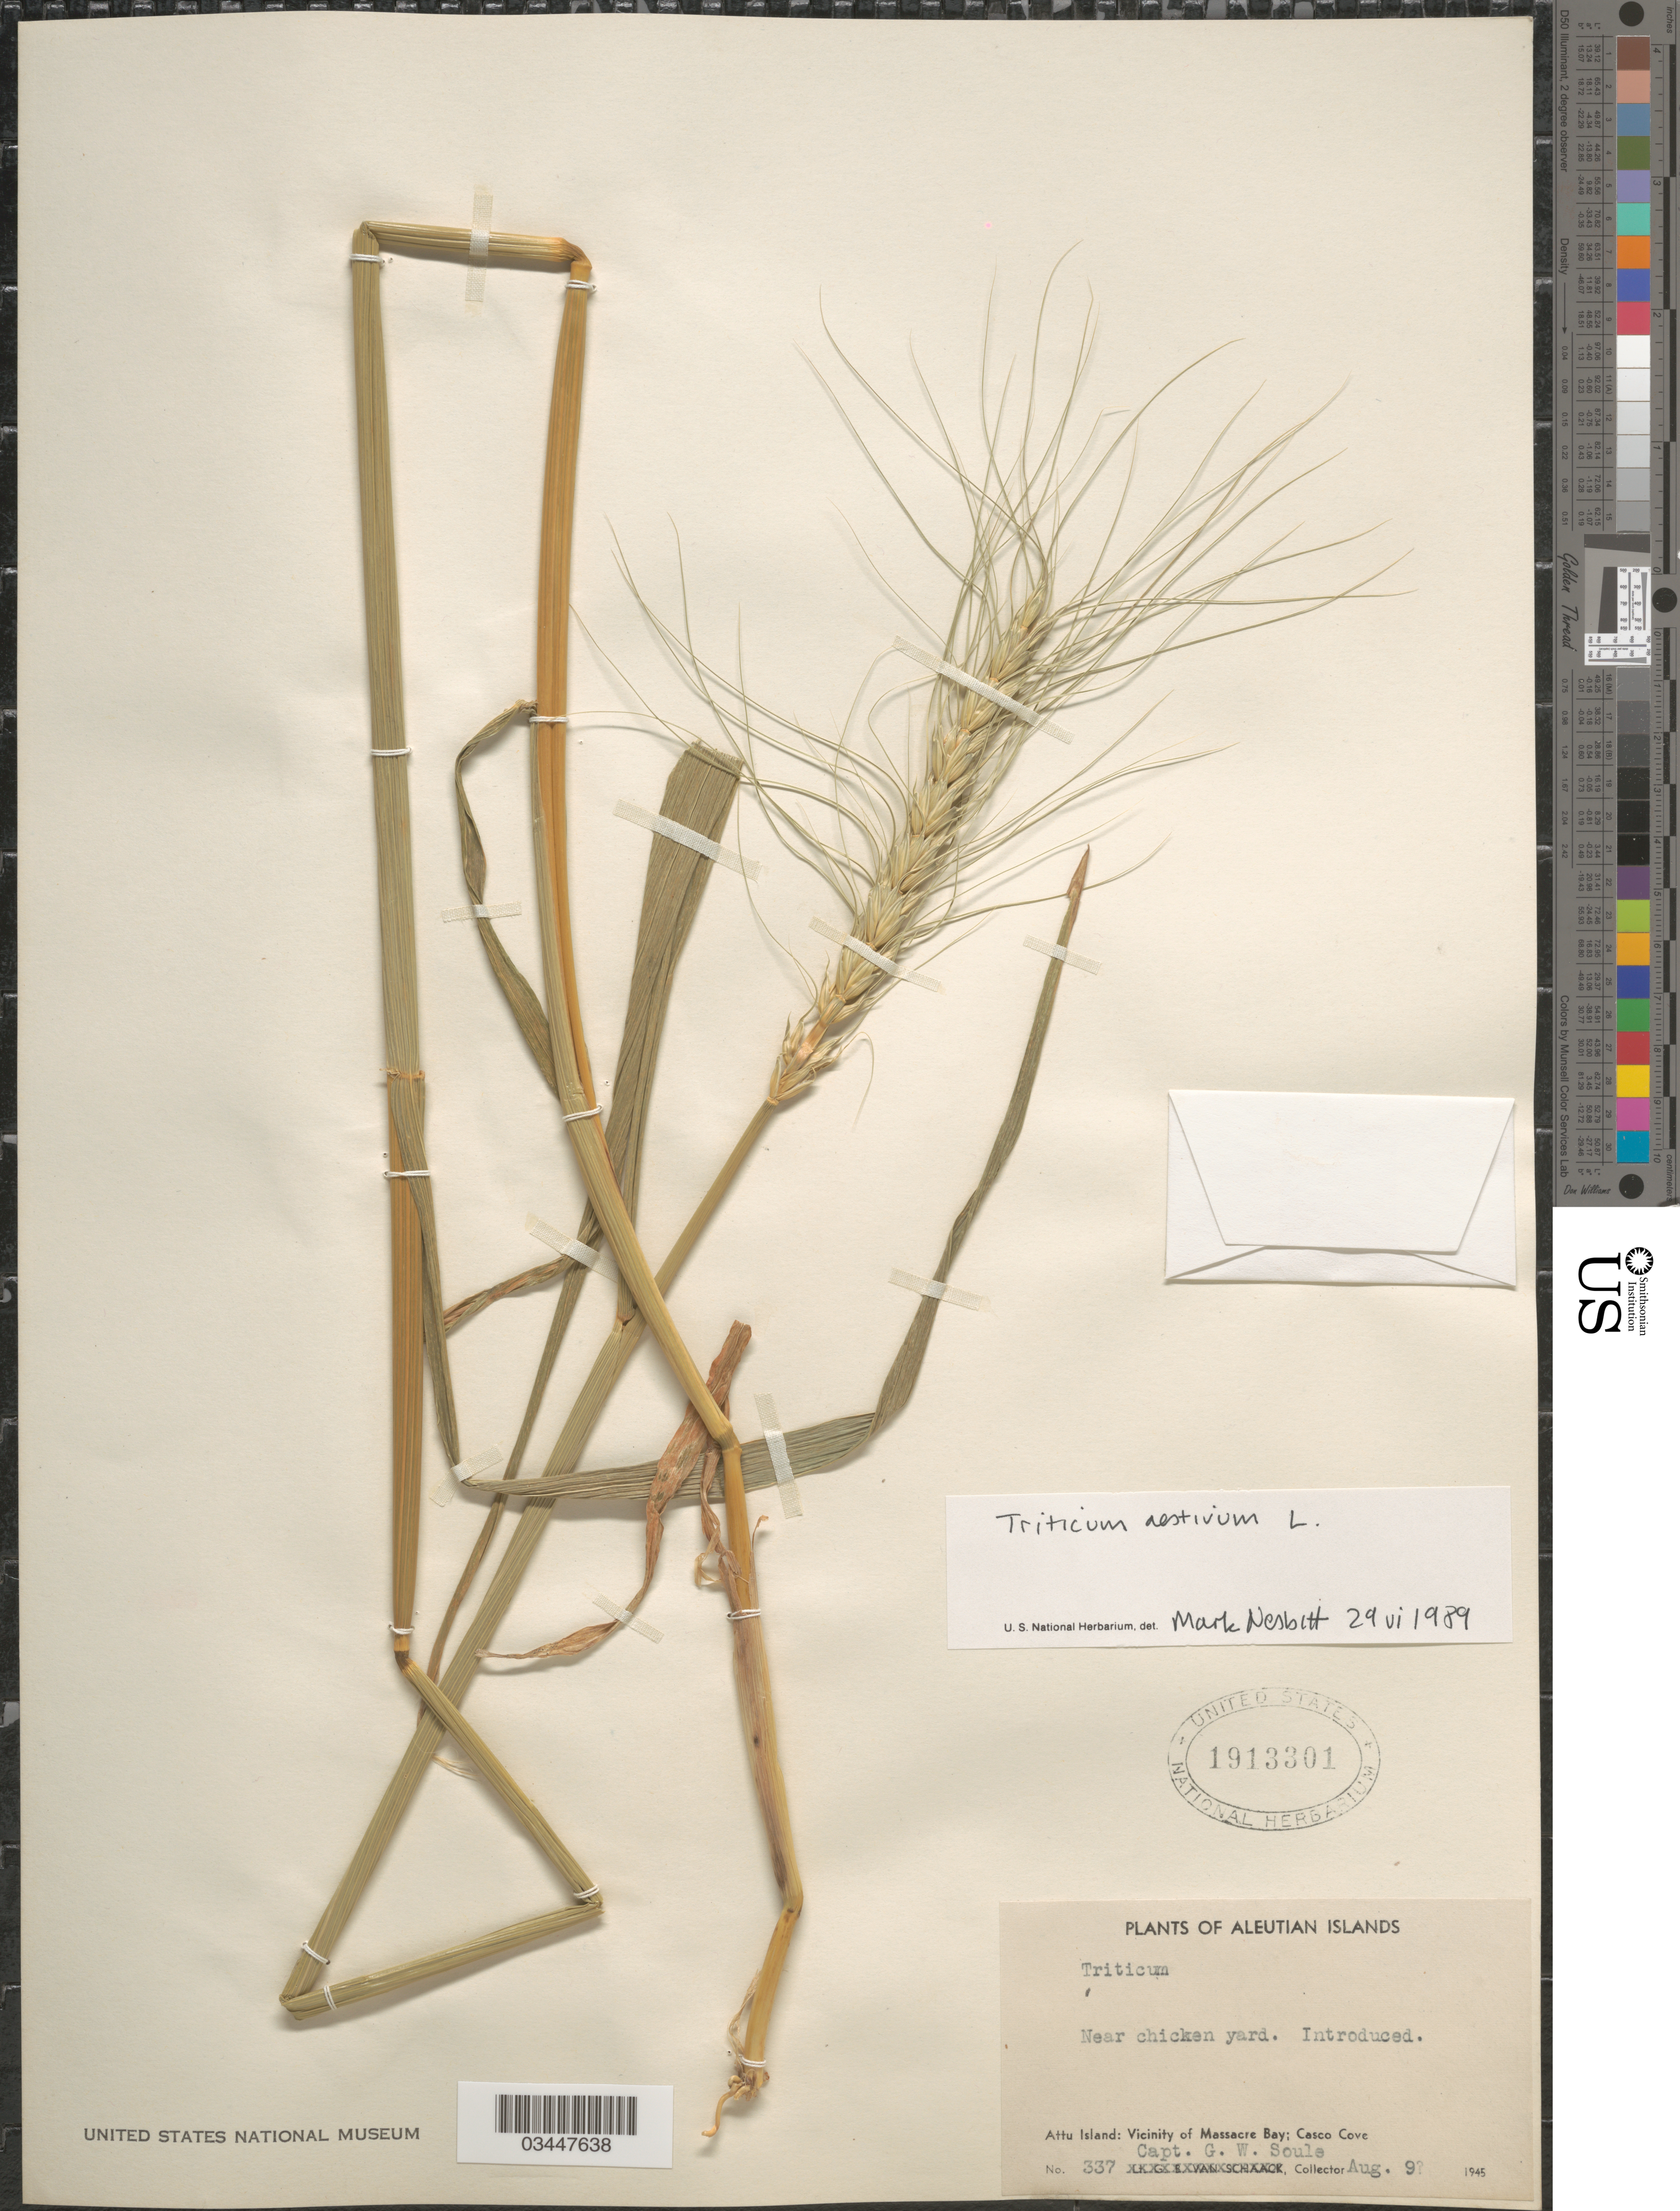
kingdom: Plantae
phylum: Tracheophyta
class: Liliopsida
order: Poales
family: Poaceae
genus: Triticum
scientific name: Triticum aestivum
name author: L.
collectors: G. Soule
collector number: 337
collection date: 1945-08-09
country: United States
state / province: Alaska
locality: Aleutian Islands. Attu Island: Vicinity of Massacre Bay; Casco Cove.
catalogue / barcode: US 1913301